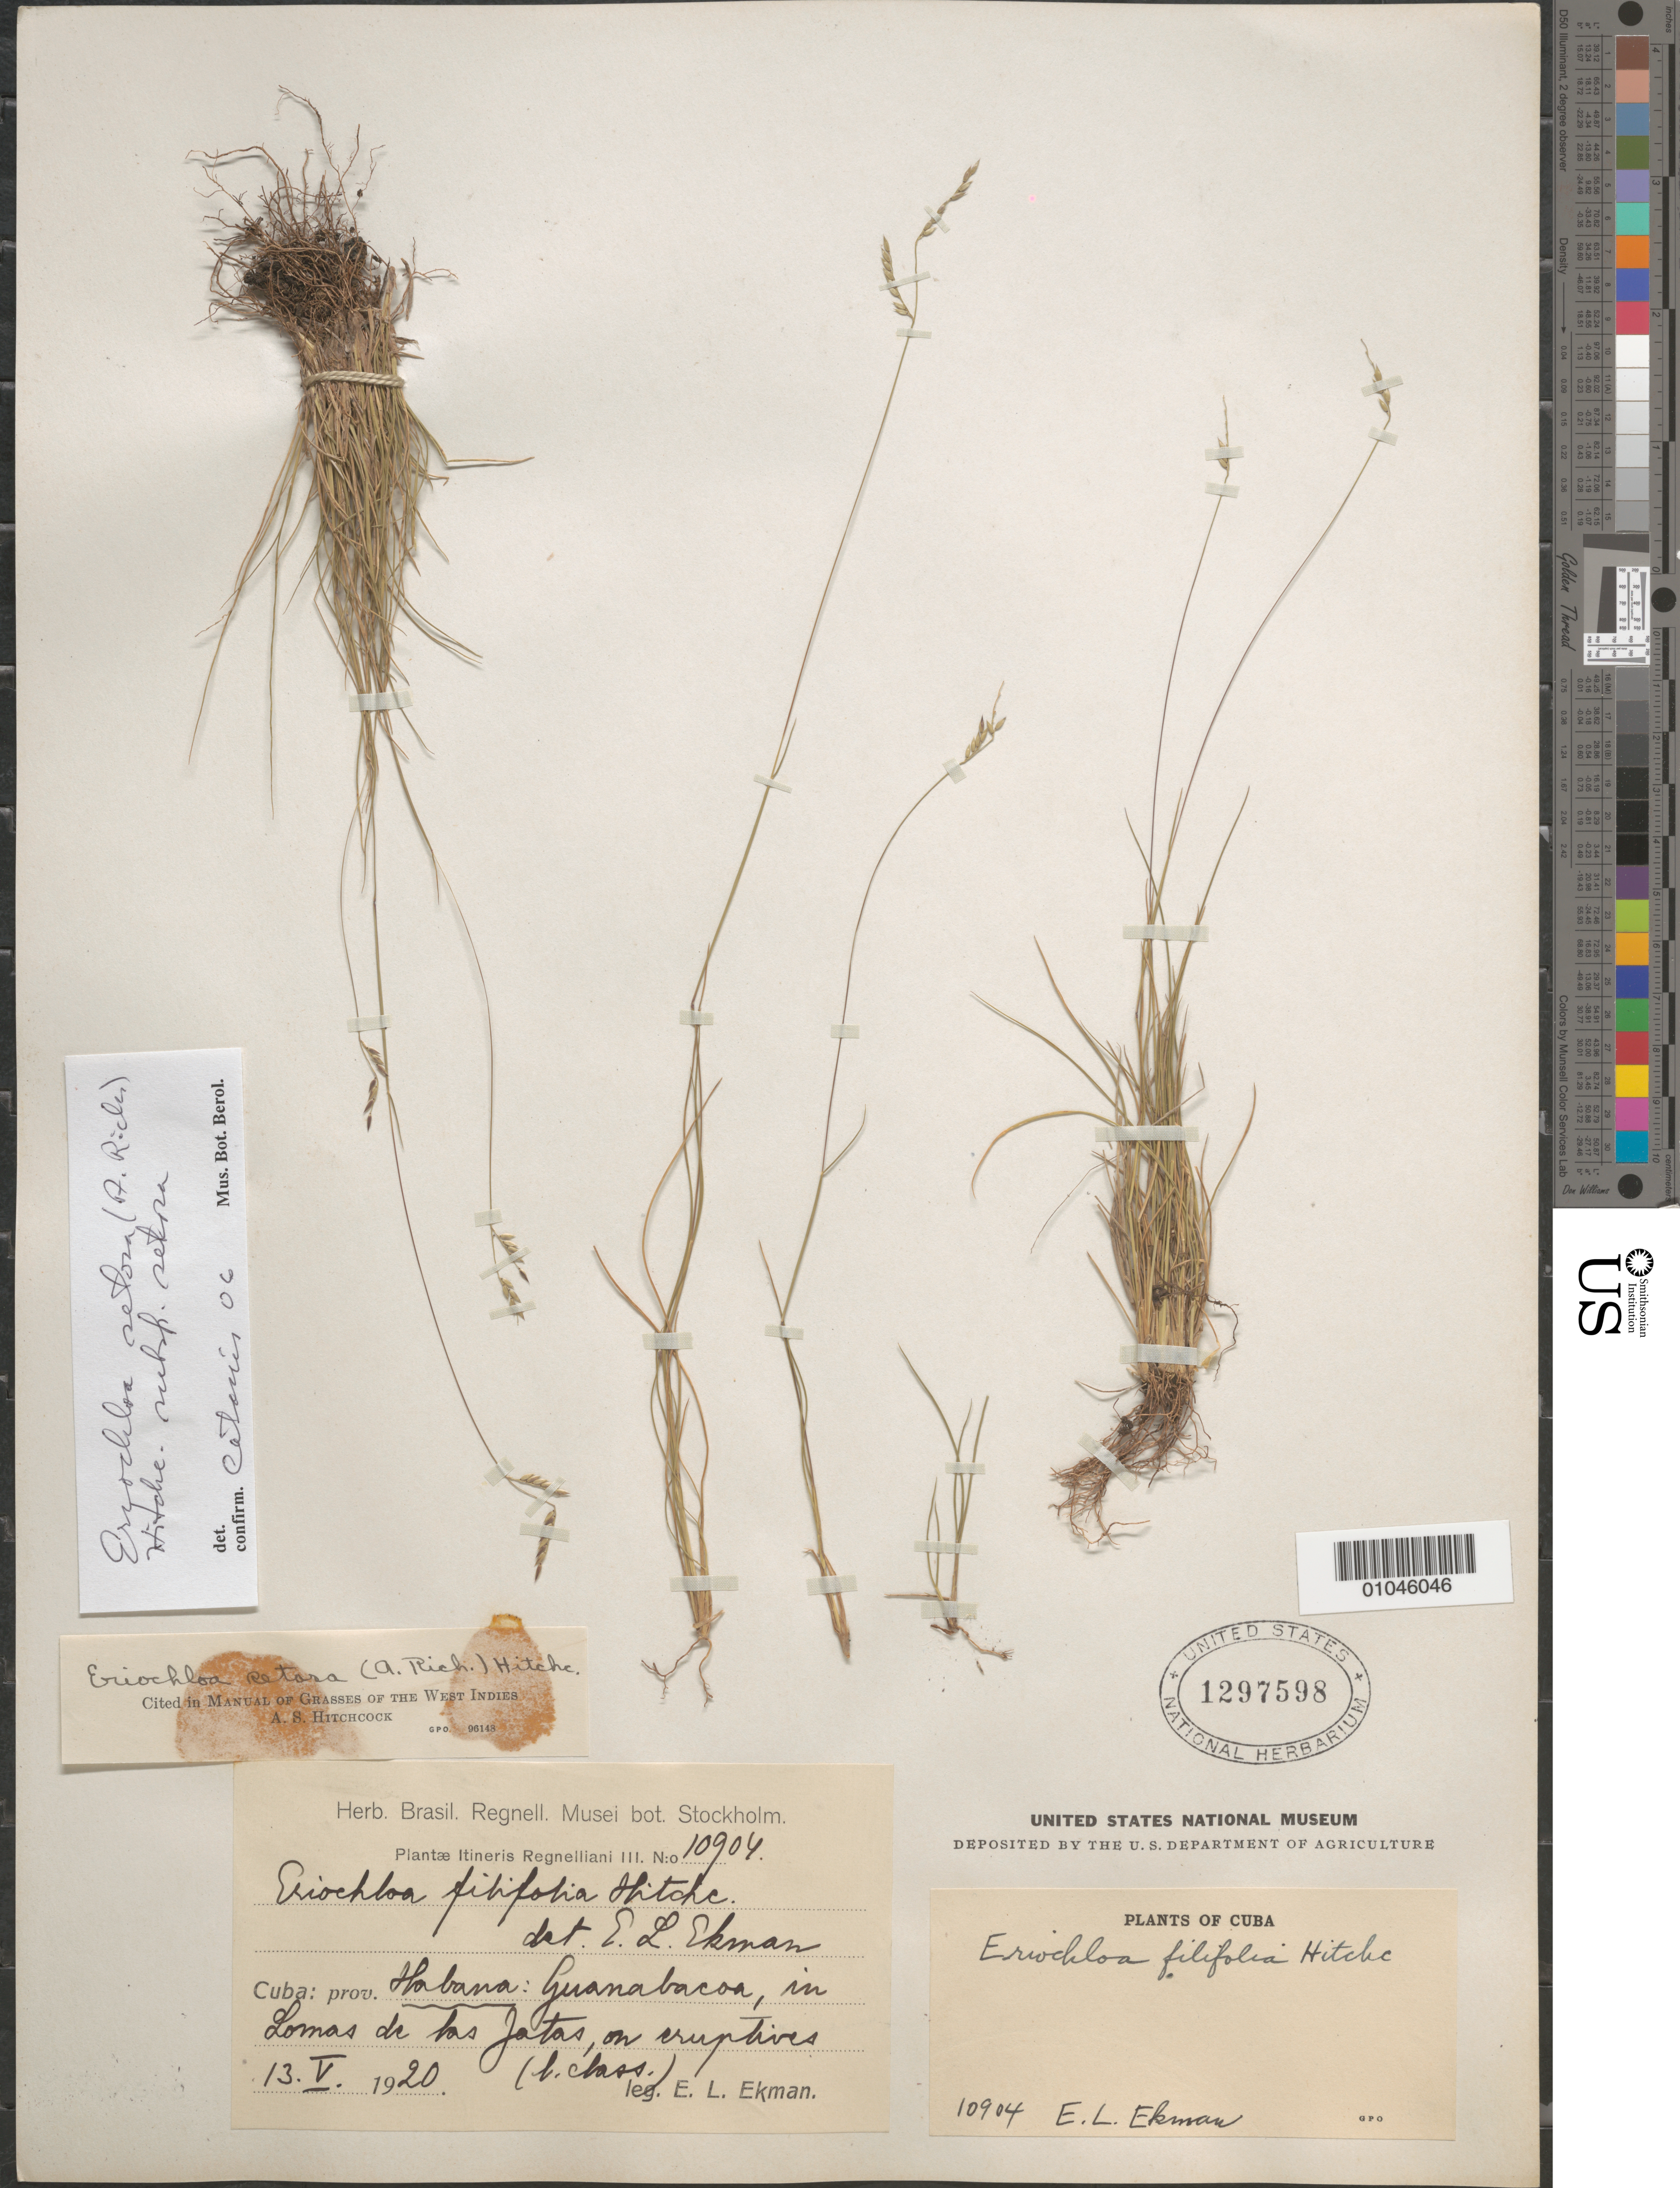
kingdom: Plantae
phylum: Tracheophyta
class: Liliopsida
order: Poales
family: Poaceae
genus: Eriochloa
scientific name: Eriochloa setosa var. setosa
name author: (A. Rich.) Hitchc.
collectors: E. L. Ekman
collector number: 10904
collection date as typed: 13 May 1920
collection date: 1920-05-13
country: Cuba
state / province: La Habana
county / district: Municipio Guanabacoa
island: Cuba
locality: Guanabacoa, in Lomas de Las Jatas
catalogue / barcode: US 1297598